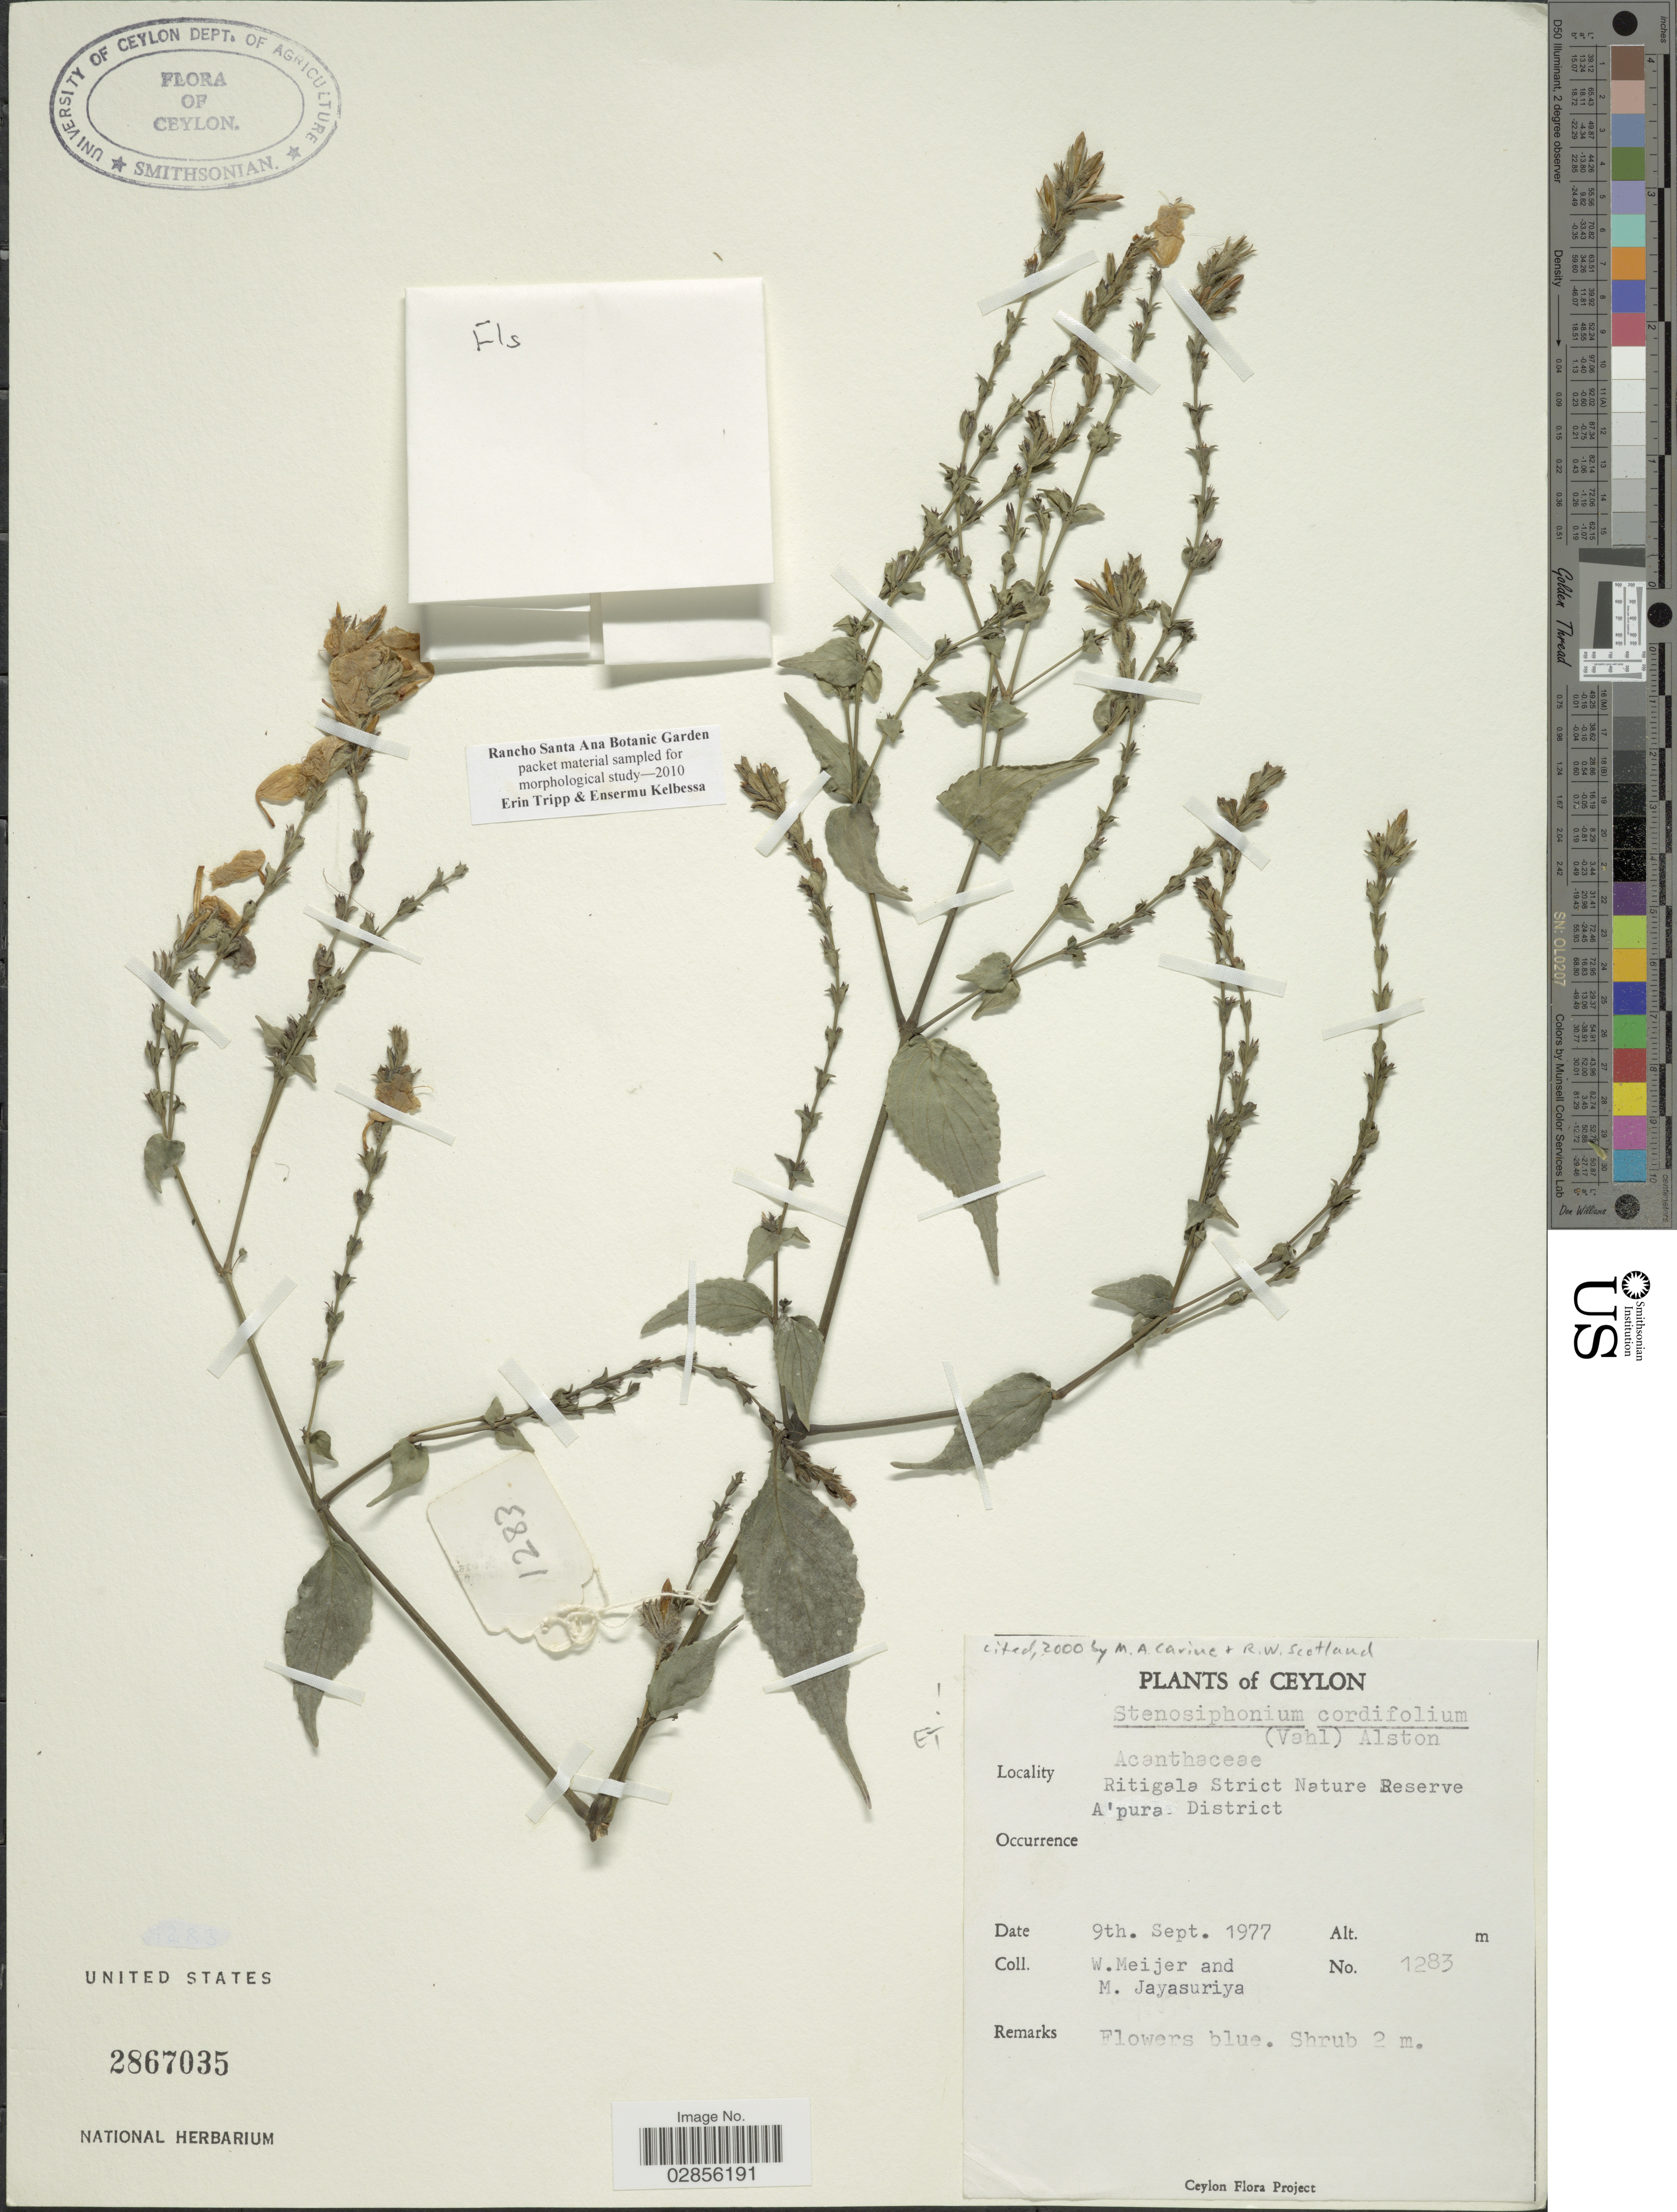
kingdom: Plantae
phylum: Tracheophyta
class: Magnoliopsida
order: Lamiales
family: Acanthaceae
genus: Stenosiphonium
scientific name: Stenosiphonium cordifolium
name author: (Vahl) Alston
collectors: W. Meijer & M. Jayasuriya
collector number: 1283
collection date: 1977-09-09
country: Sri Lanka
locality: Ceylon. Ritigala Strict Nature Reserve A'pura District.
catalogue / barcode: US 2867035